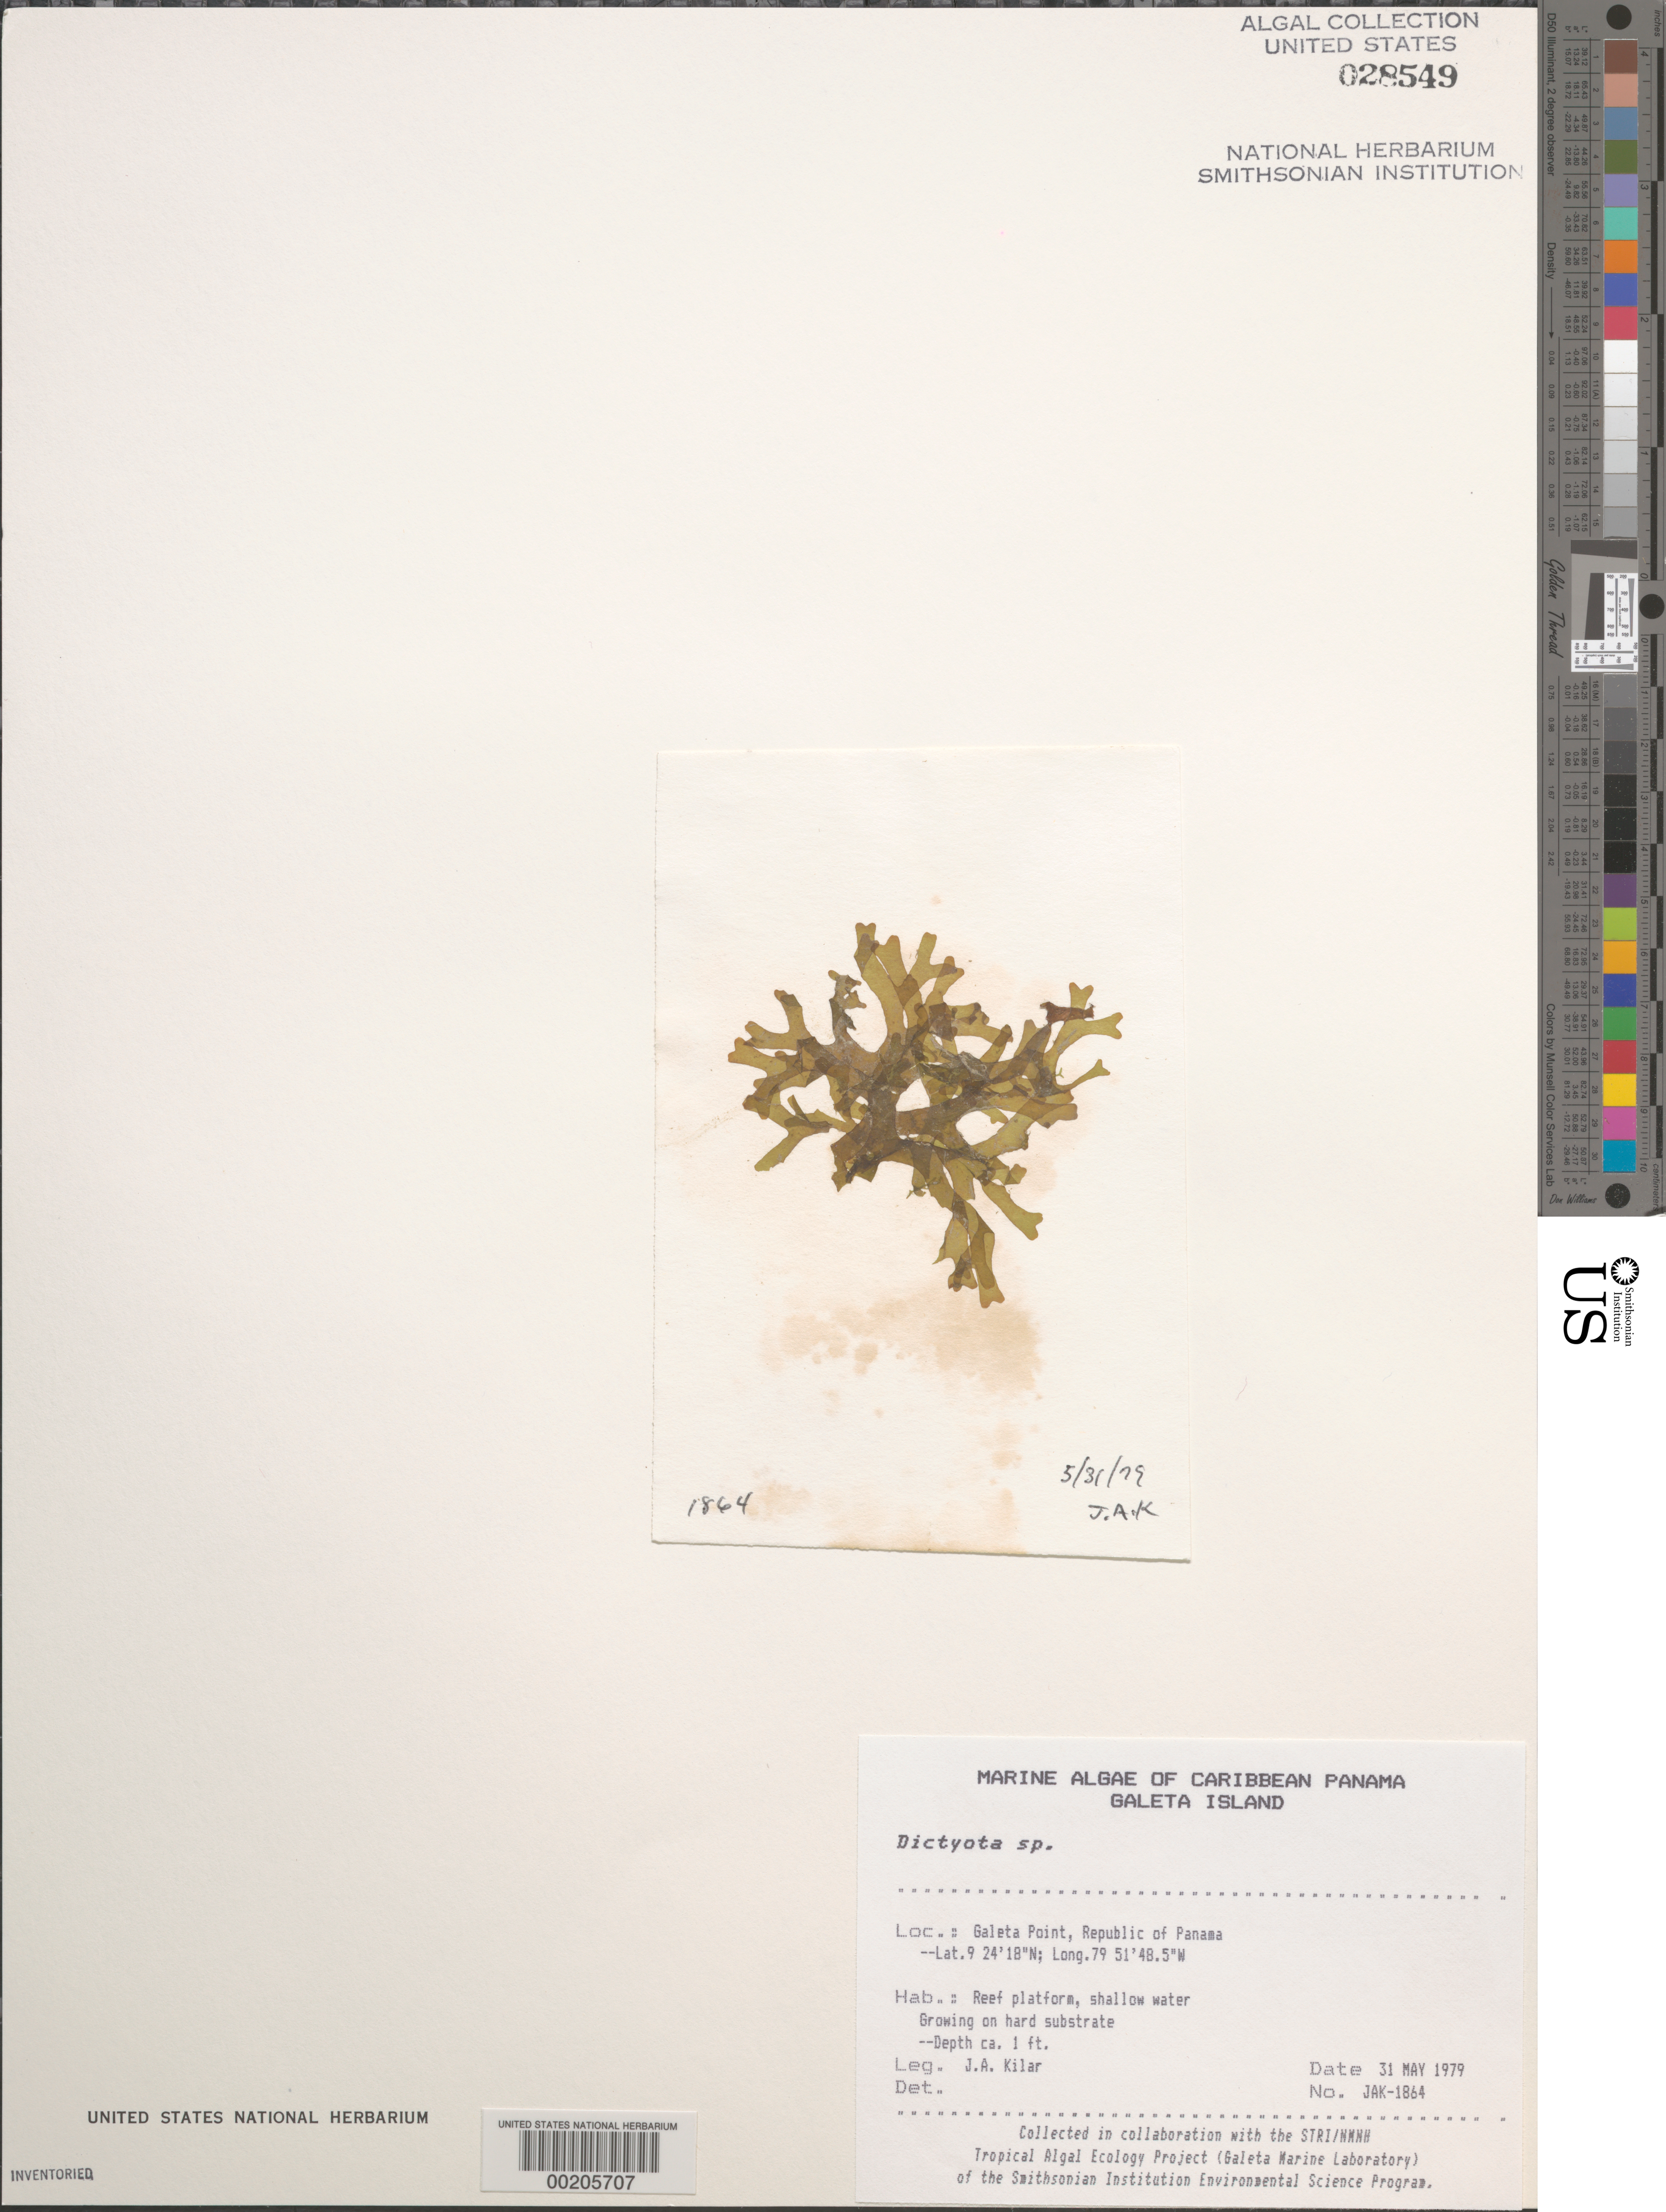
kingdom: Chromista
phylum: Ochrophyta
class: Phaeophyceae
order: Dictyotales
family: Dictyotaceae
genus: Dictyota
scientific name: Dictyota sp.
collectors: J. A. Kilar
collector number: JAK-1864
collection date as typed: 31 May 1979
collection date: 1979-05-31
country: Panama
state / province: Colón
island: Galeta Island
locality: Galeta Point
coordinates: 9 24' 18" N, 79 51' 48.5" W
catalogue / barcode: US 28549